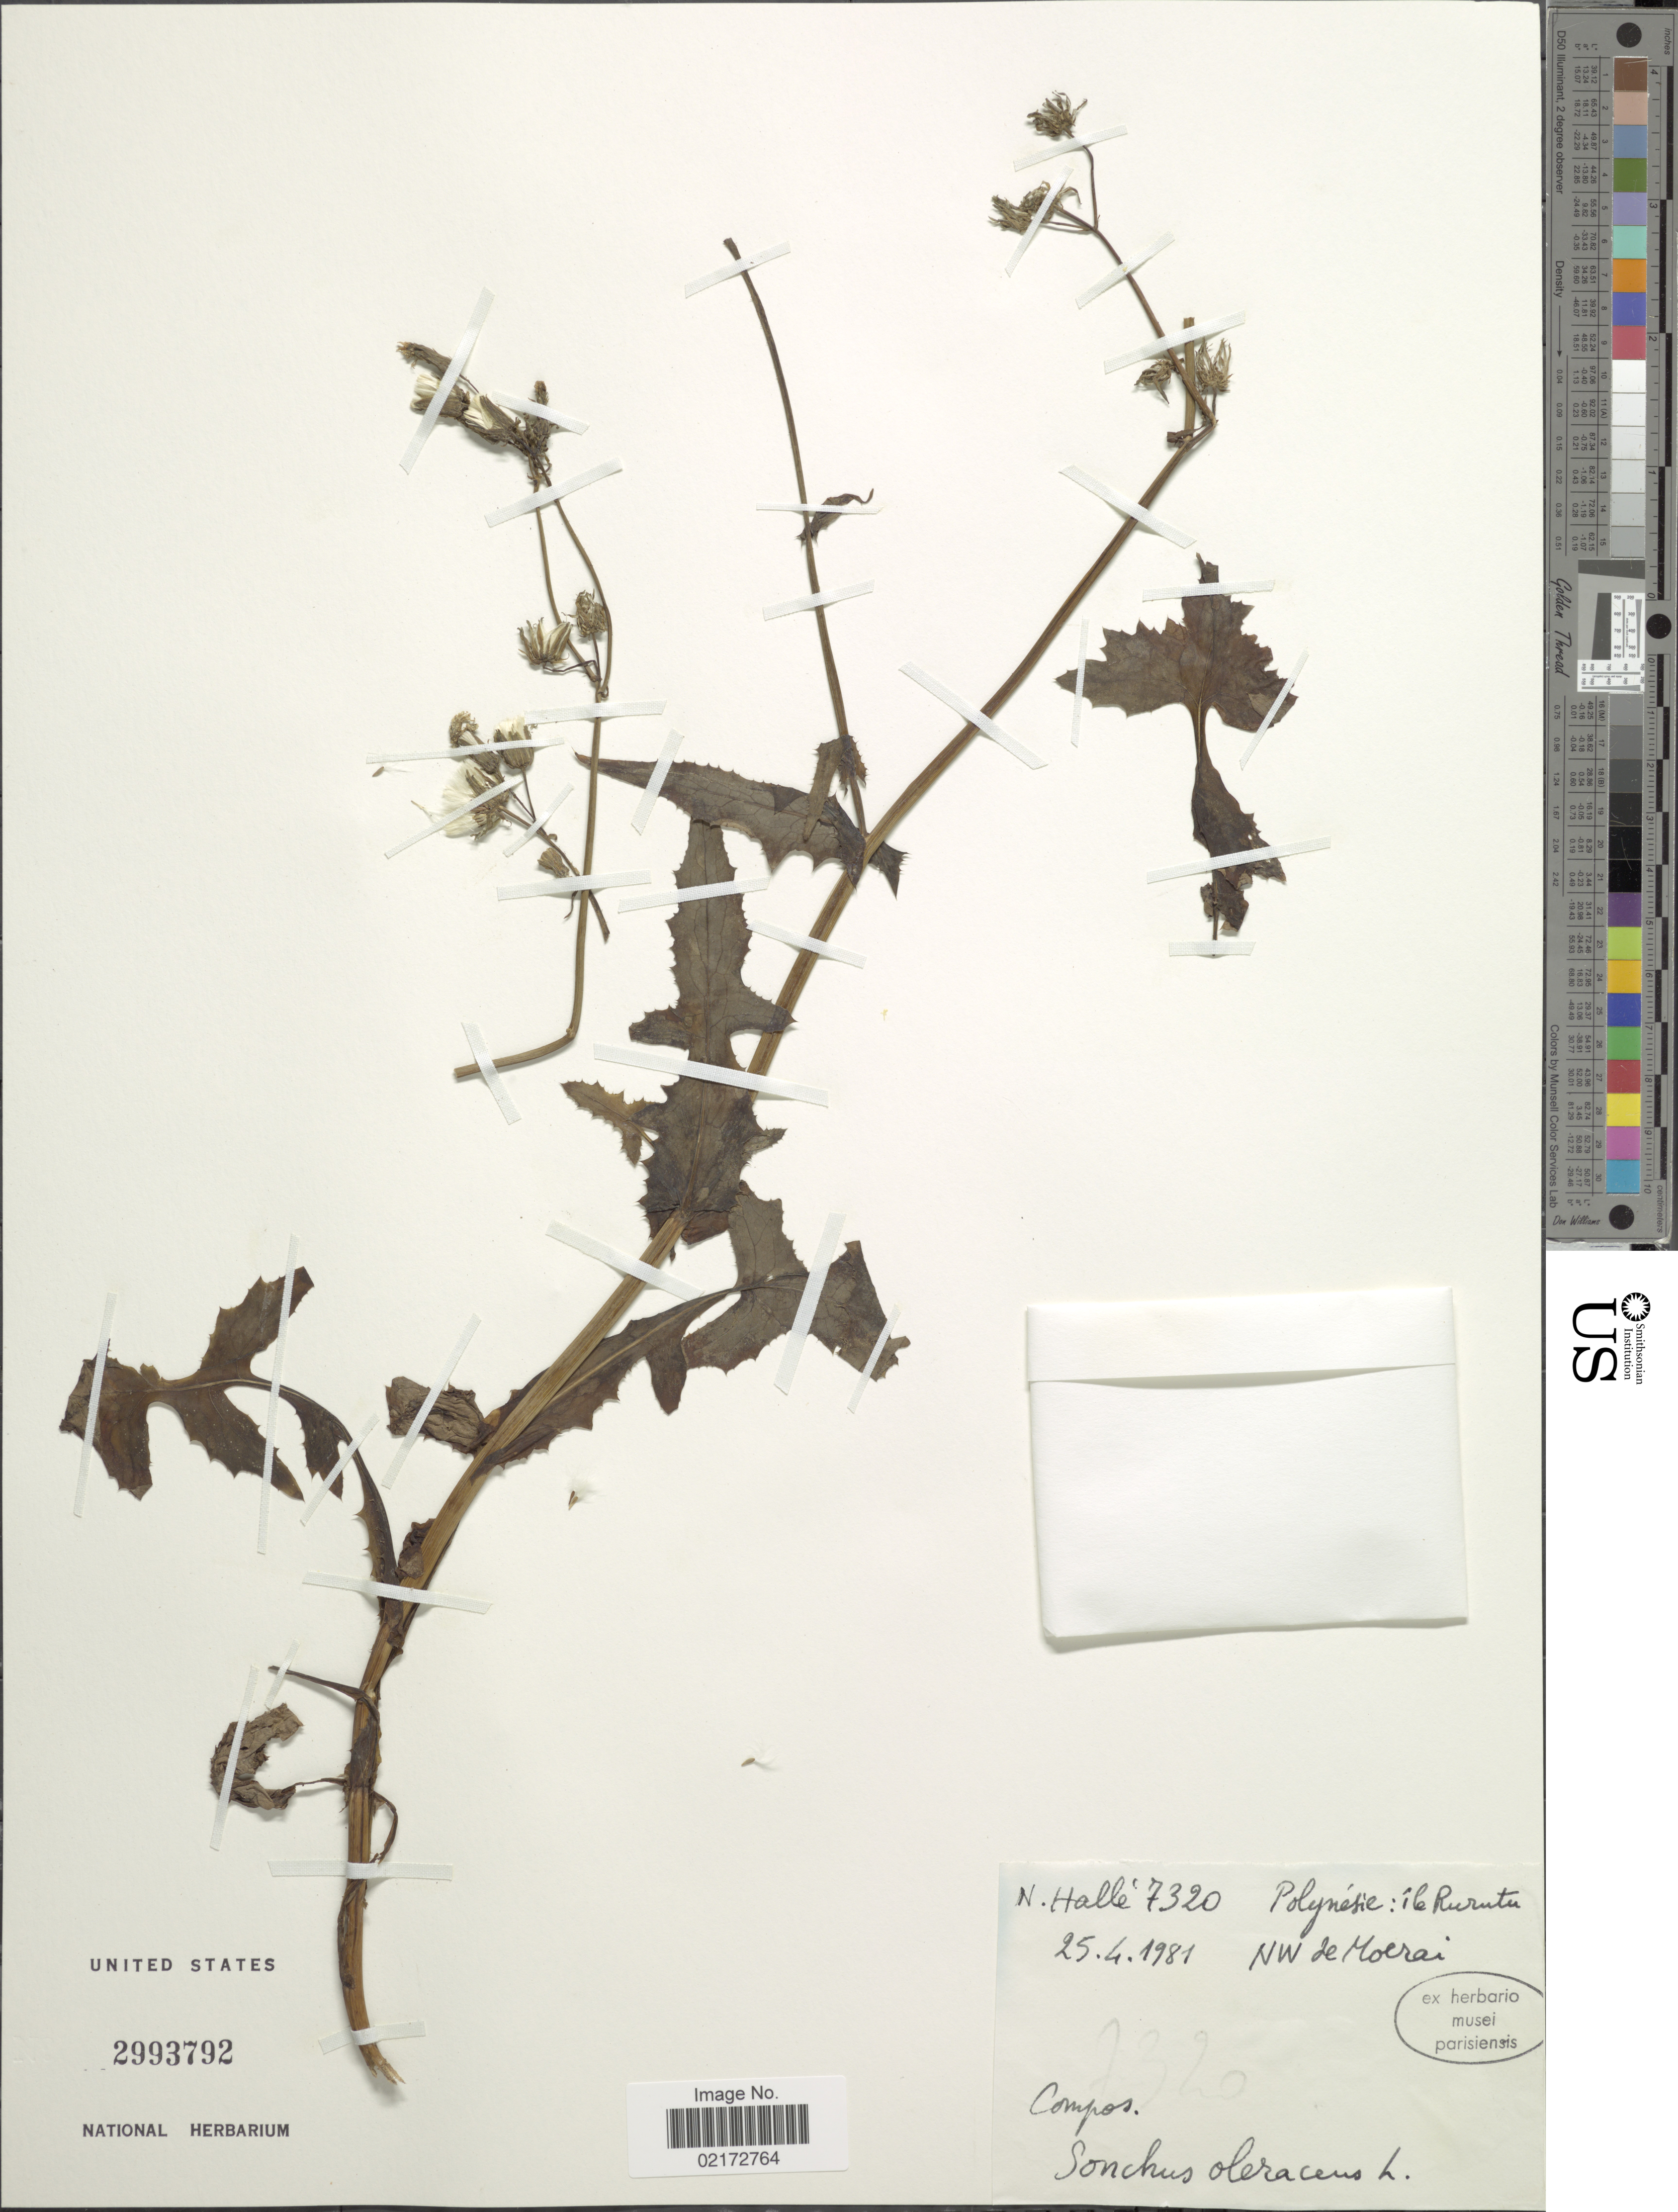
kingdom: Plantae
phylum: Tracheophyta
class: Magnoliopsida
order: Asterales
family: Asteraceae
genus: Sonchus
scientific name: Sonchus oleraceus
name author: L.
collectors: N. Hallé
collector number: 7320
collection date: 1981-04-25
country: French Polynesia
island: Rurutu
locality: Polynésie: îl Rurutu, NW de Moerai. [interpreted]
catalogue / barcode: US 2993792